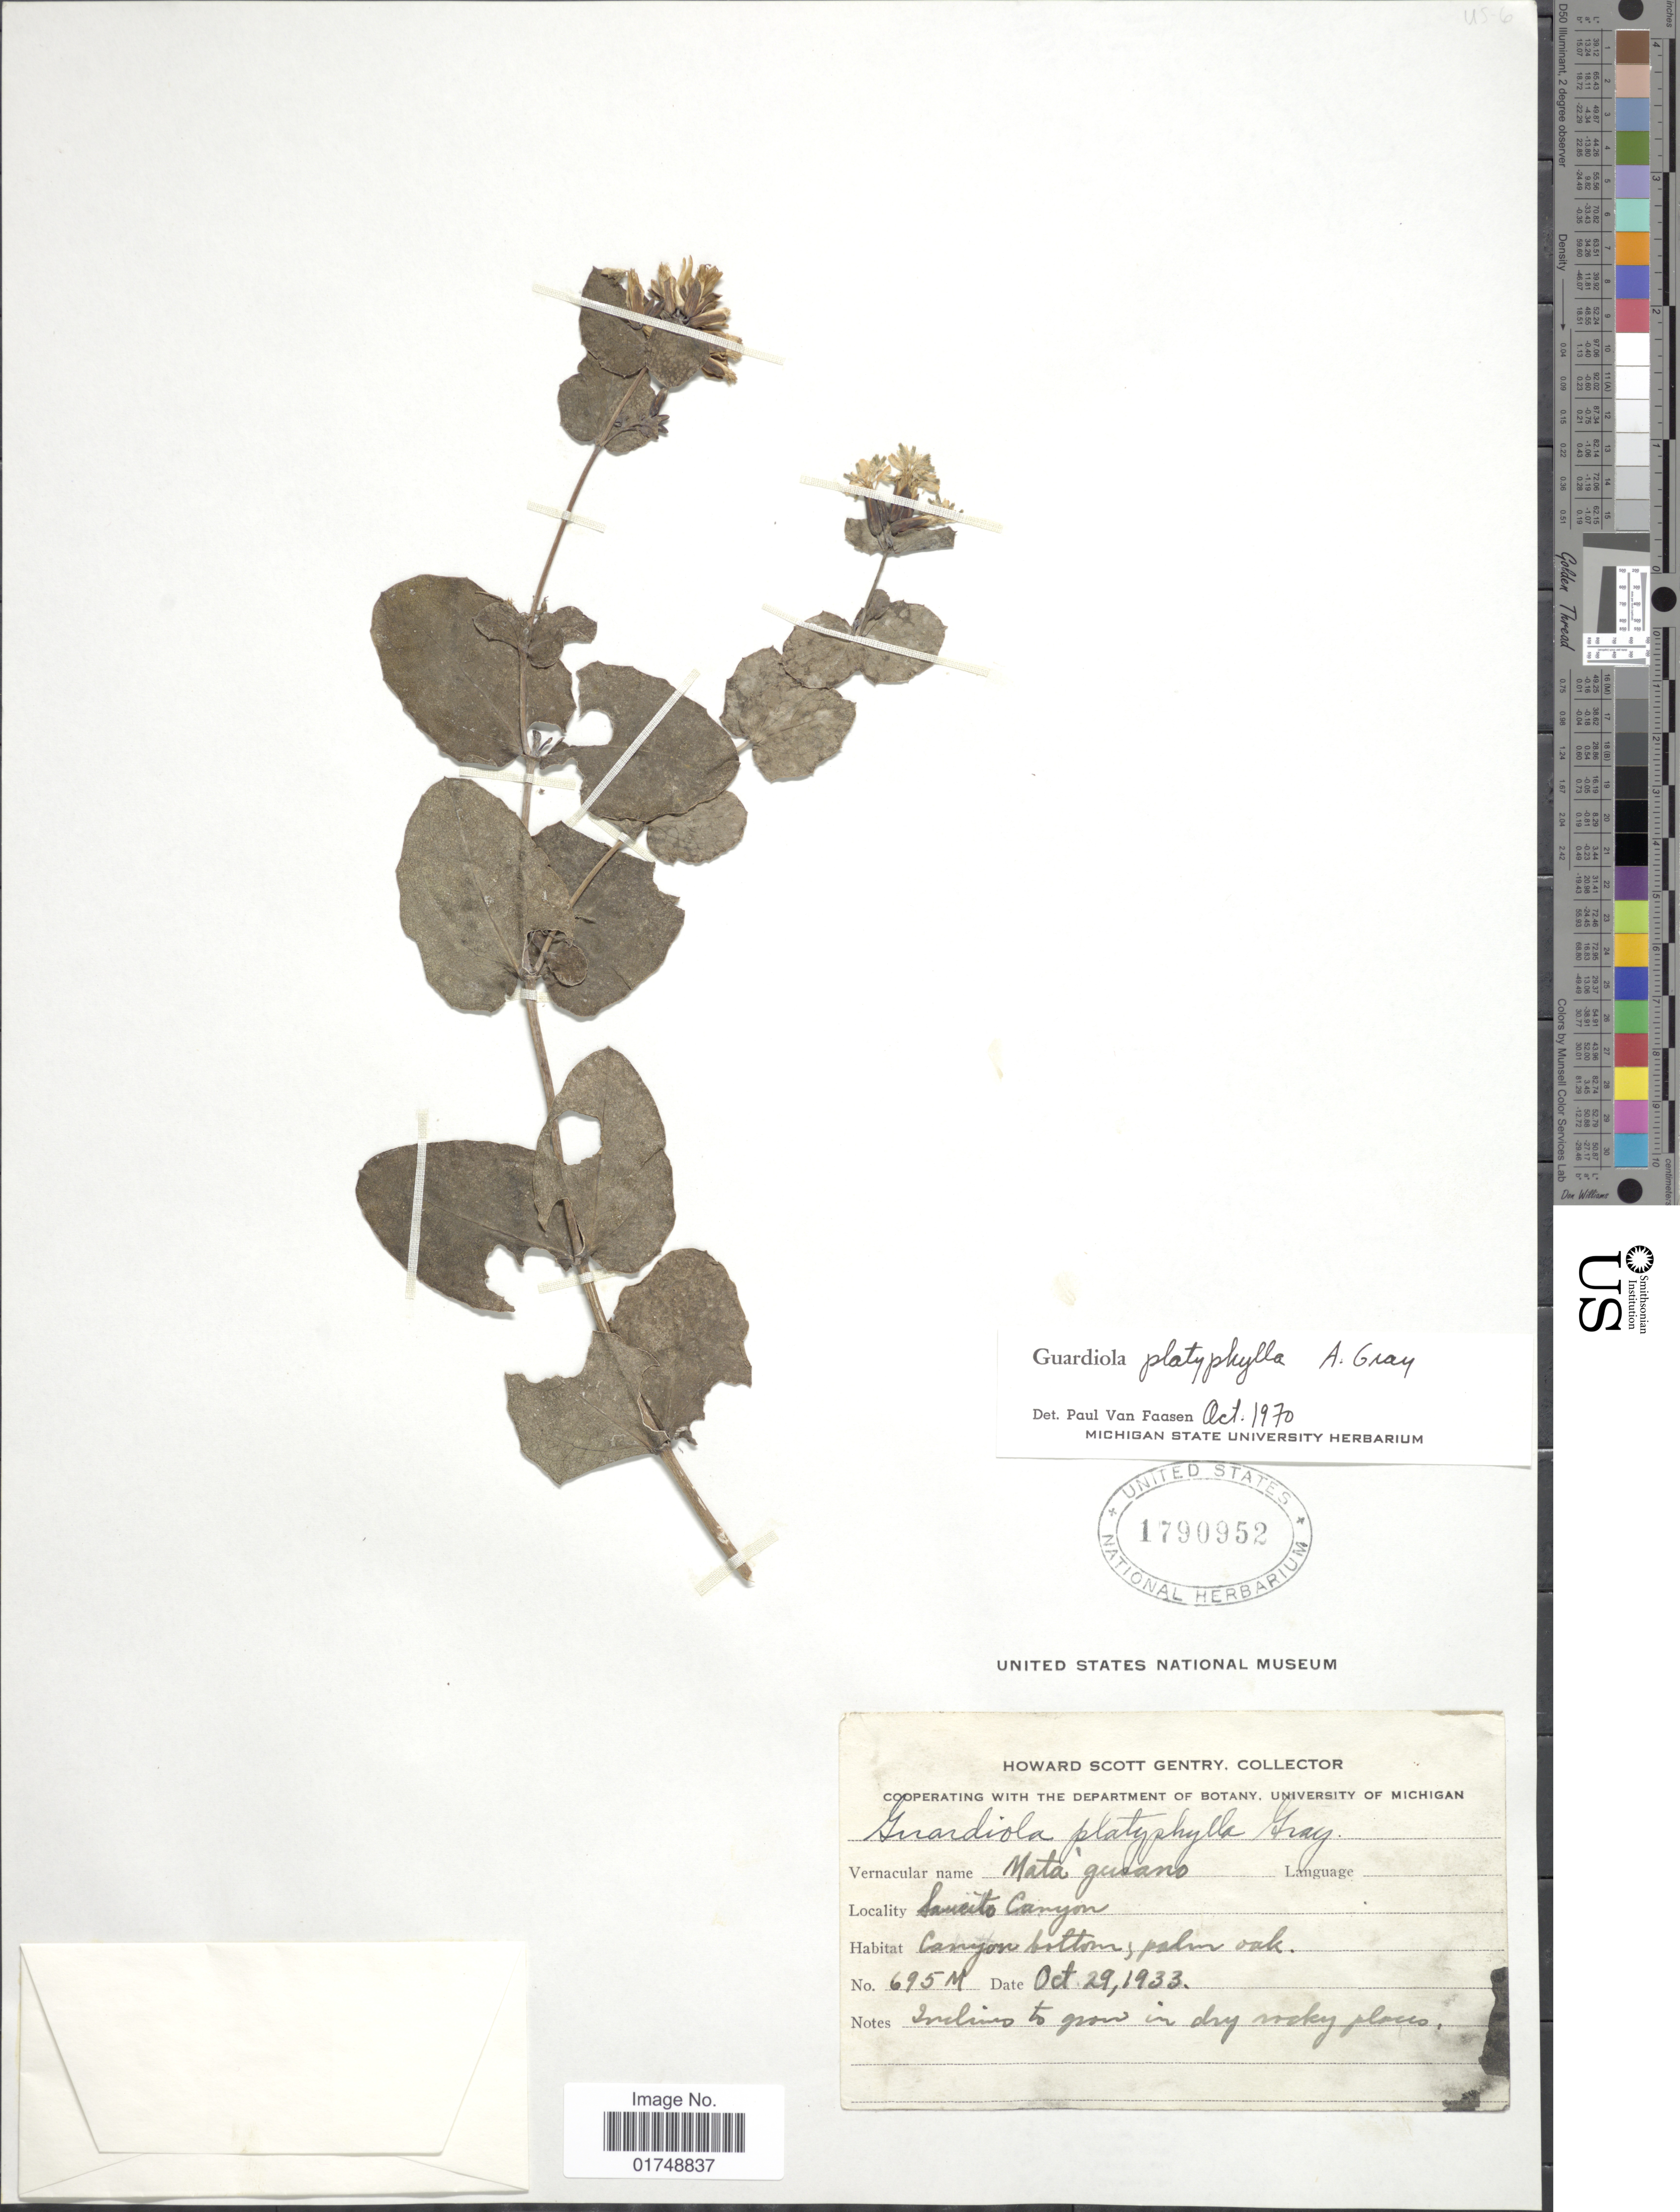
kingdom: Plantae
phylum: Tracheophyta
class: Magnoliopsida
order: Asterales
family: Asteraceae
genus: Guardiola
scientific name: Guardiola platyphylla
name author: A. Gray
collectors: H. S. Gentry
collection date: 1933-08-29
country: Mexico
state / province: Sonora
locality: Saucito Canyon. Canyon bottom. palm oak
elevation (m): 695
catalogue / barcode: US 1790952